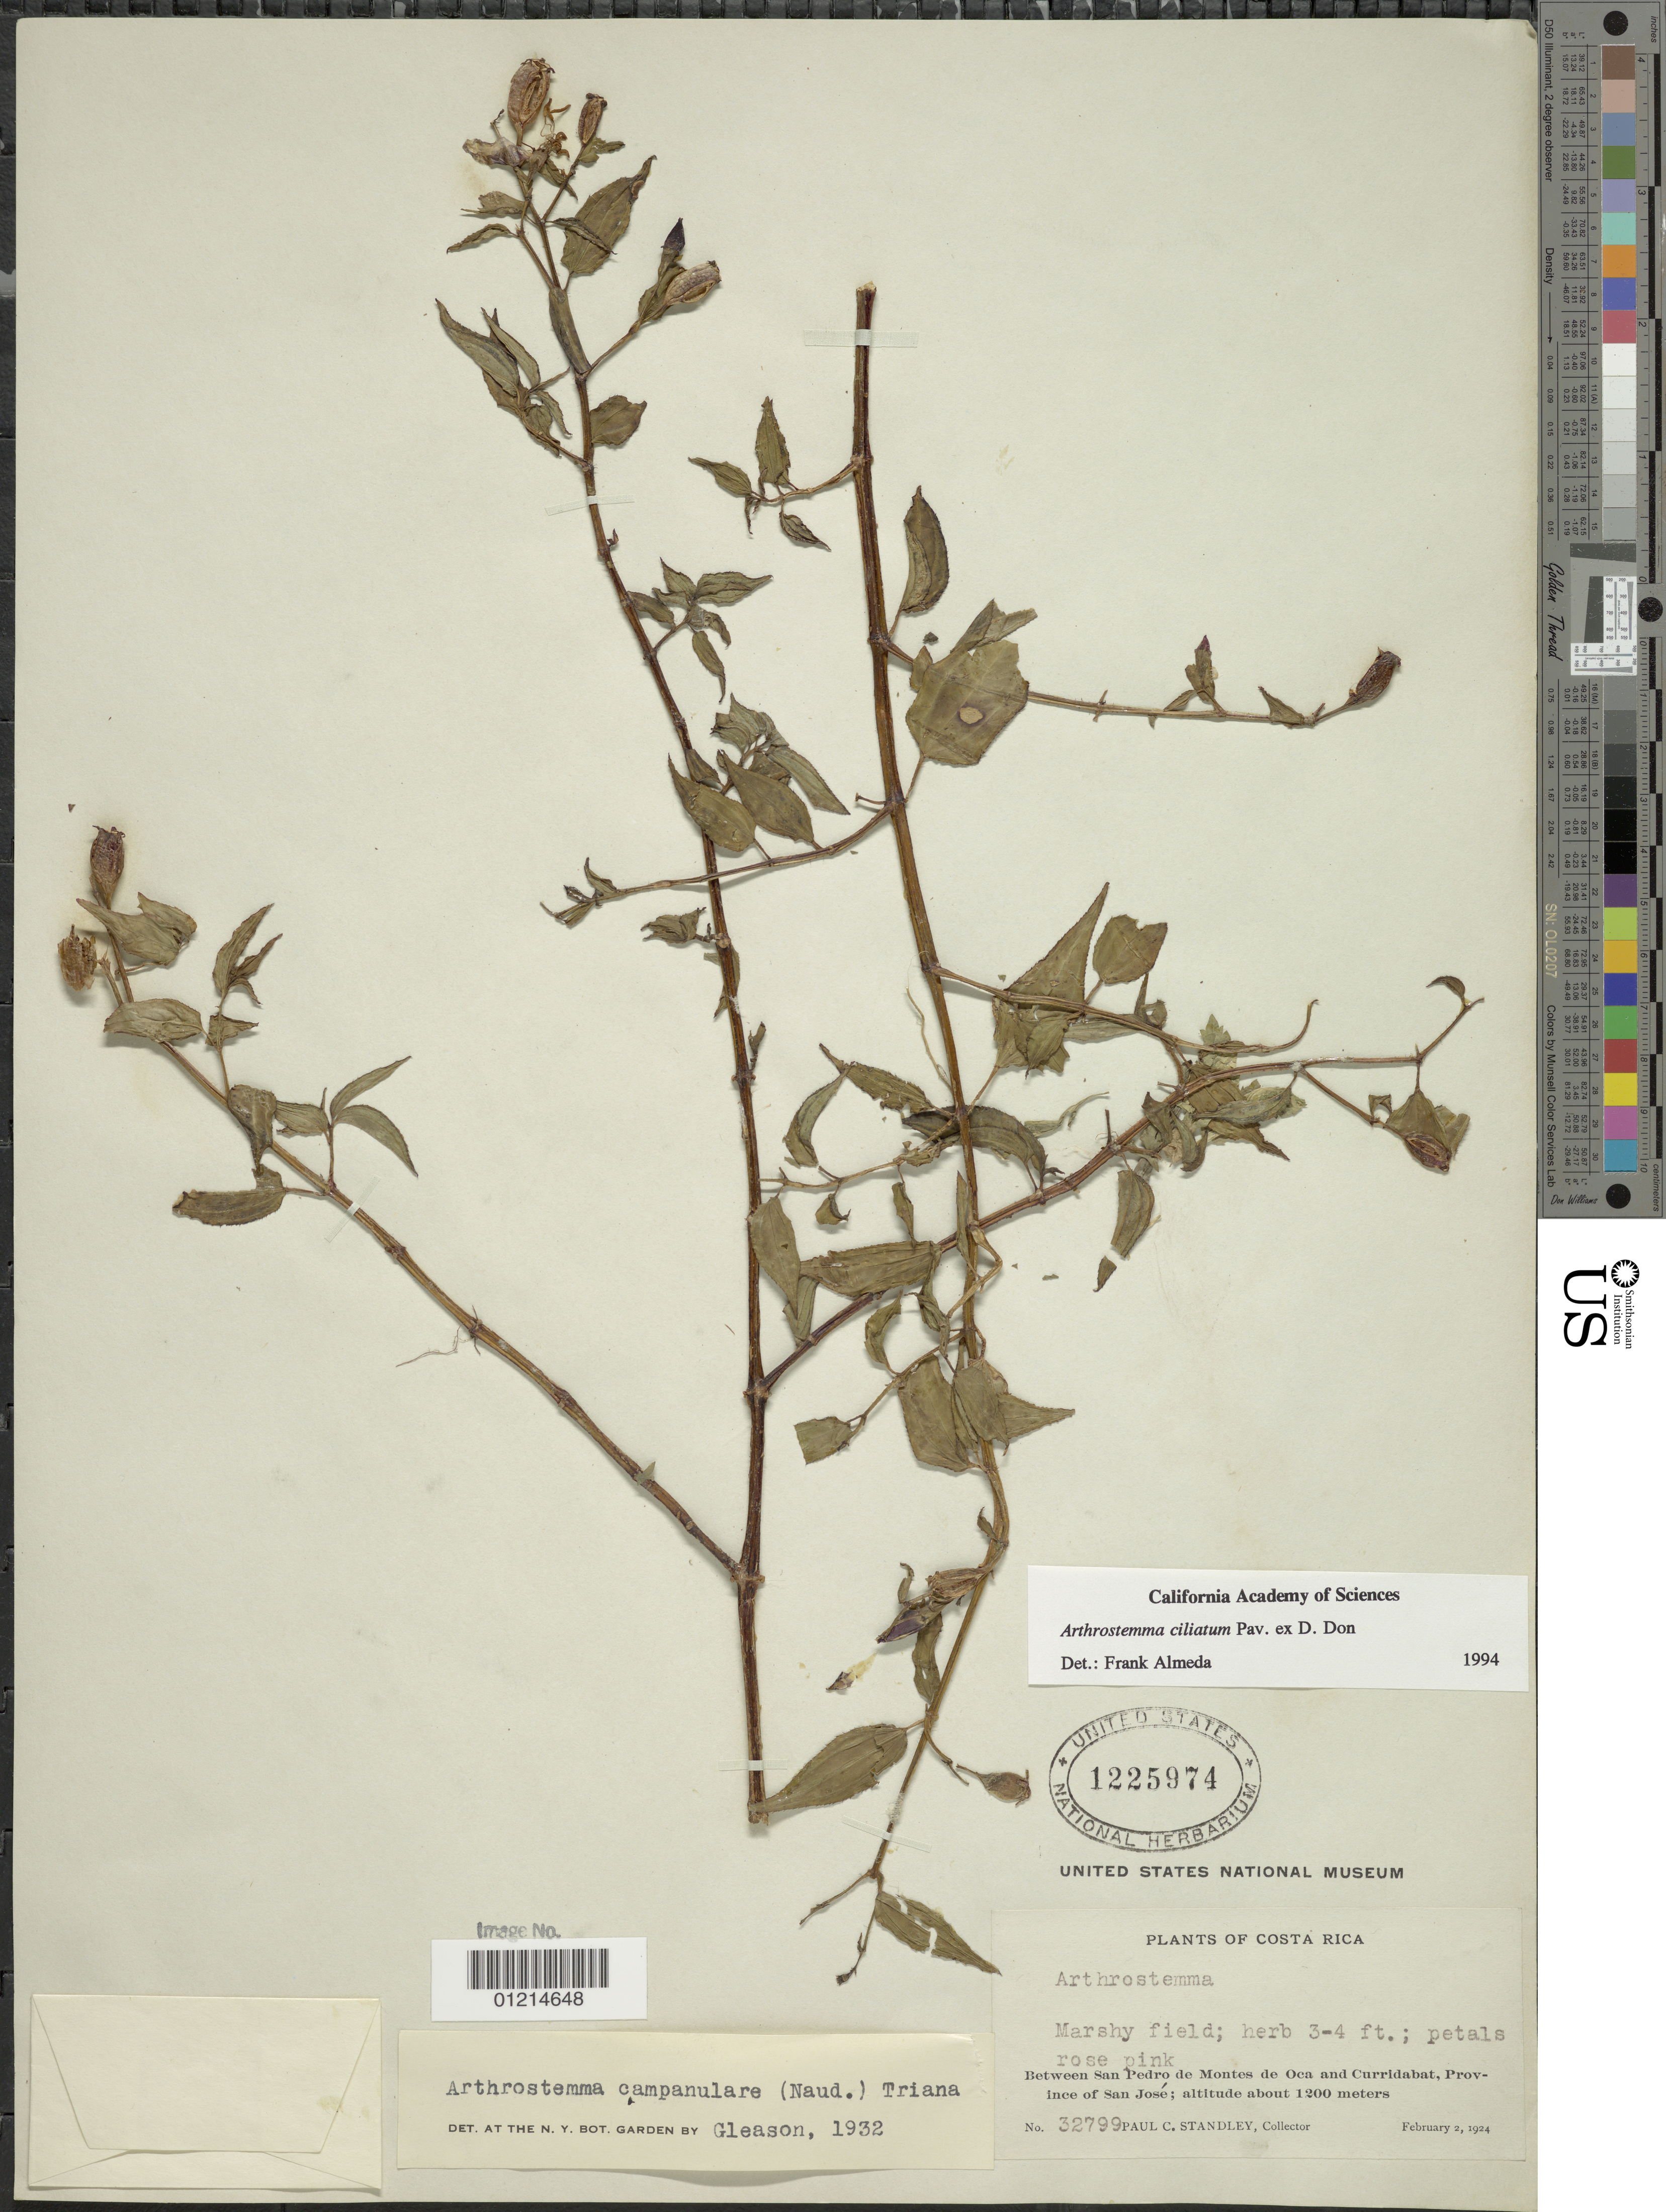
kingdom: Plantae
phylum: Tracheophyta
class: Magnoliopsida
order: Myrtales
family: Melastomataceae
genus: Arthrostemma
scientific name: Arthrostemma ciliatum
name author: Pav. ex D. Don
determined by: Almeda, F.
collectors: P. C. Standley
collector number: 32799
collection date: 1924-02-02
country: Costa Rica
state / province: San Jose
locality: Between San Pedro de Montes de Oca and Curridabat.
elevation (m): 1200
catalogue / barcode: US 1225974